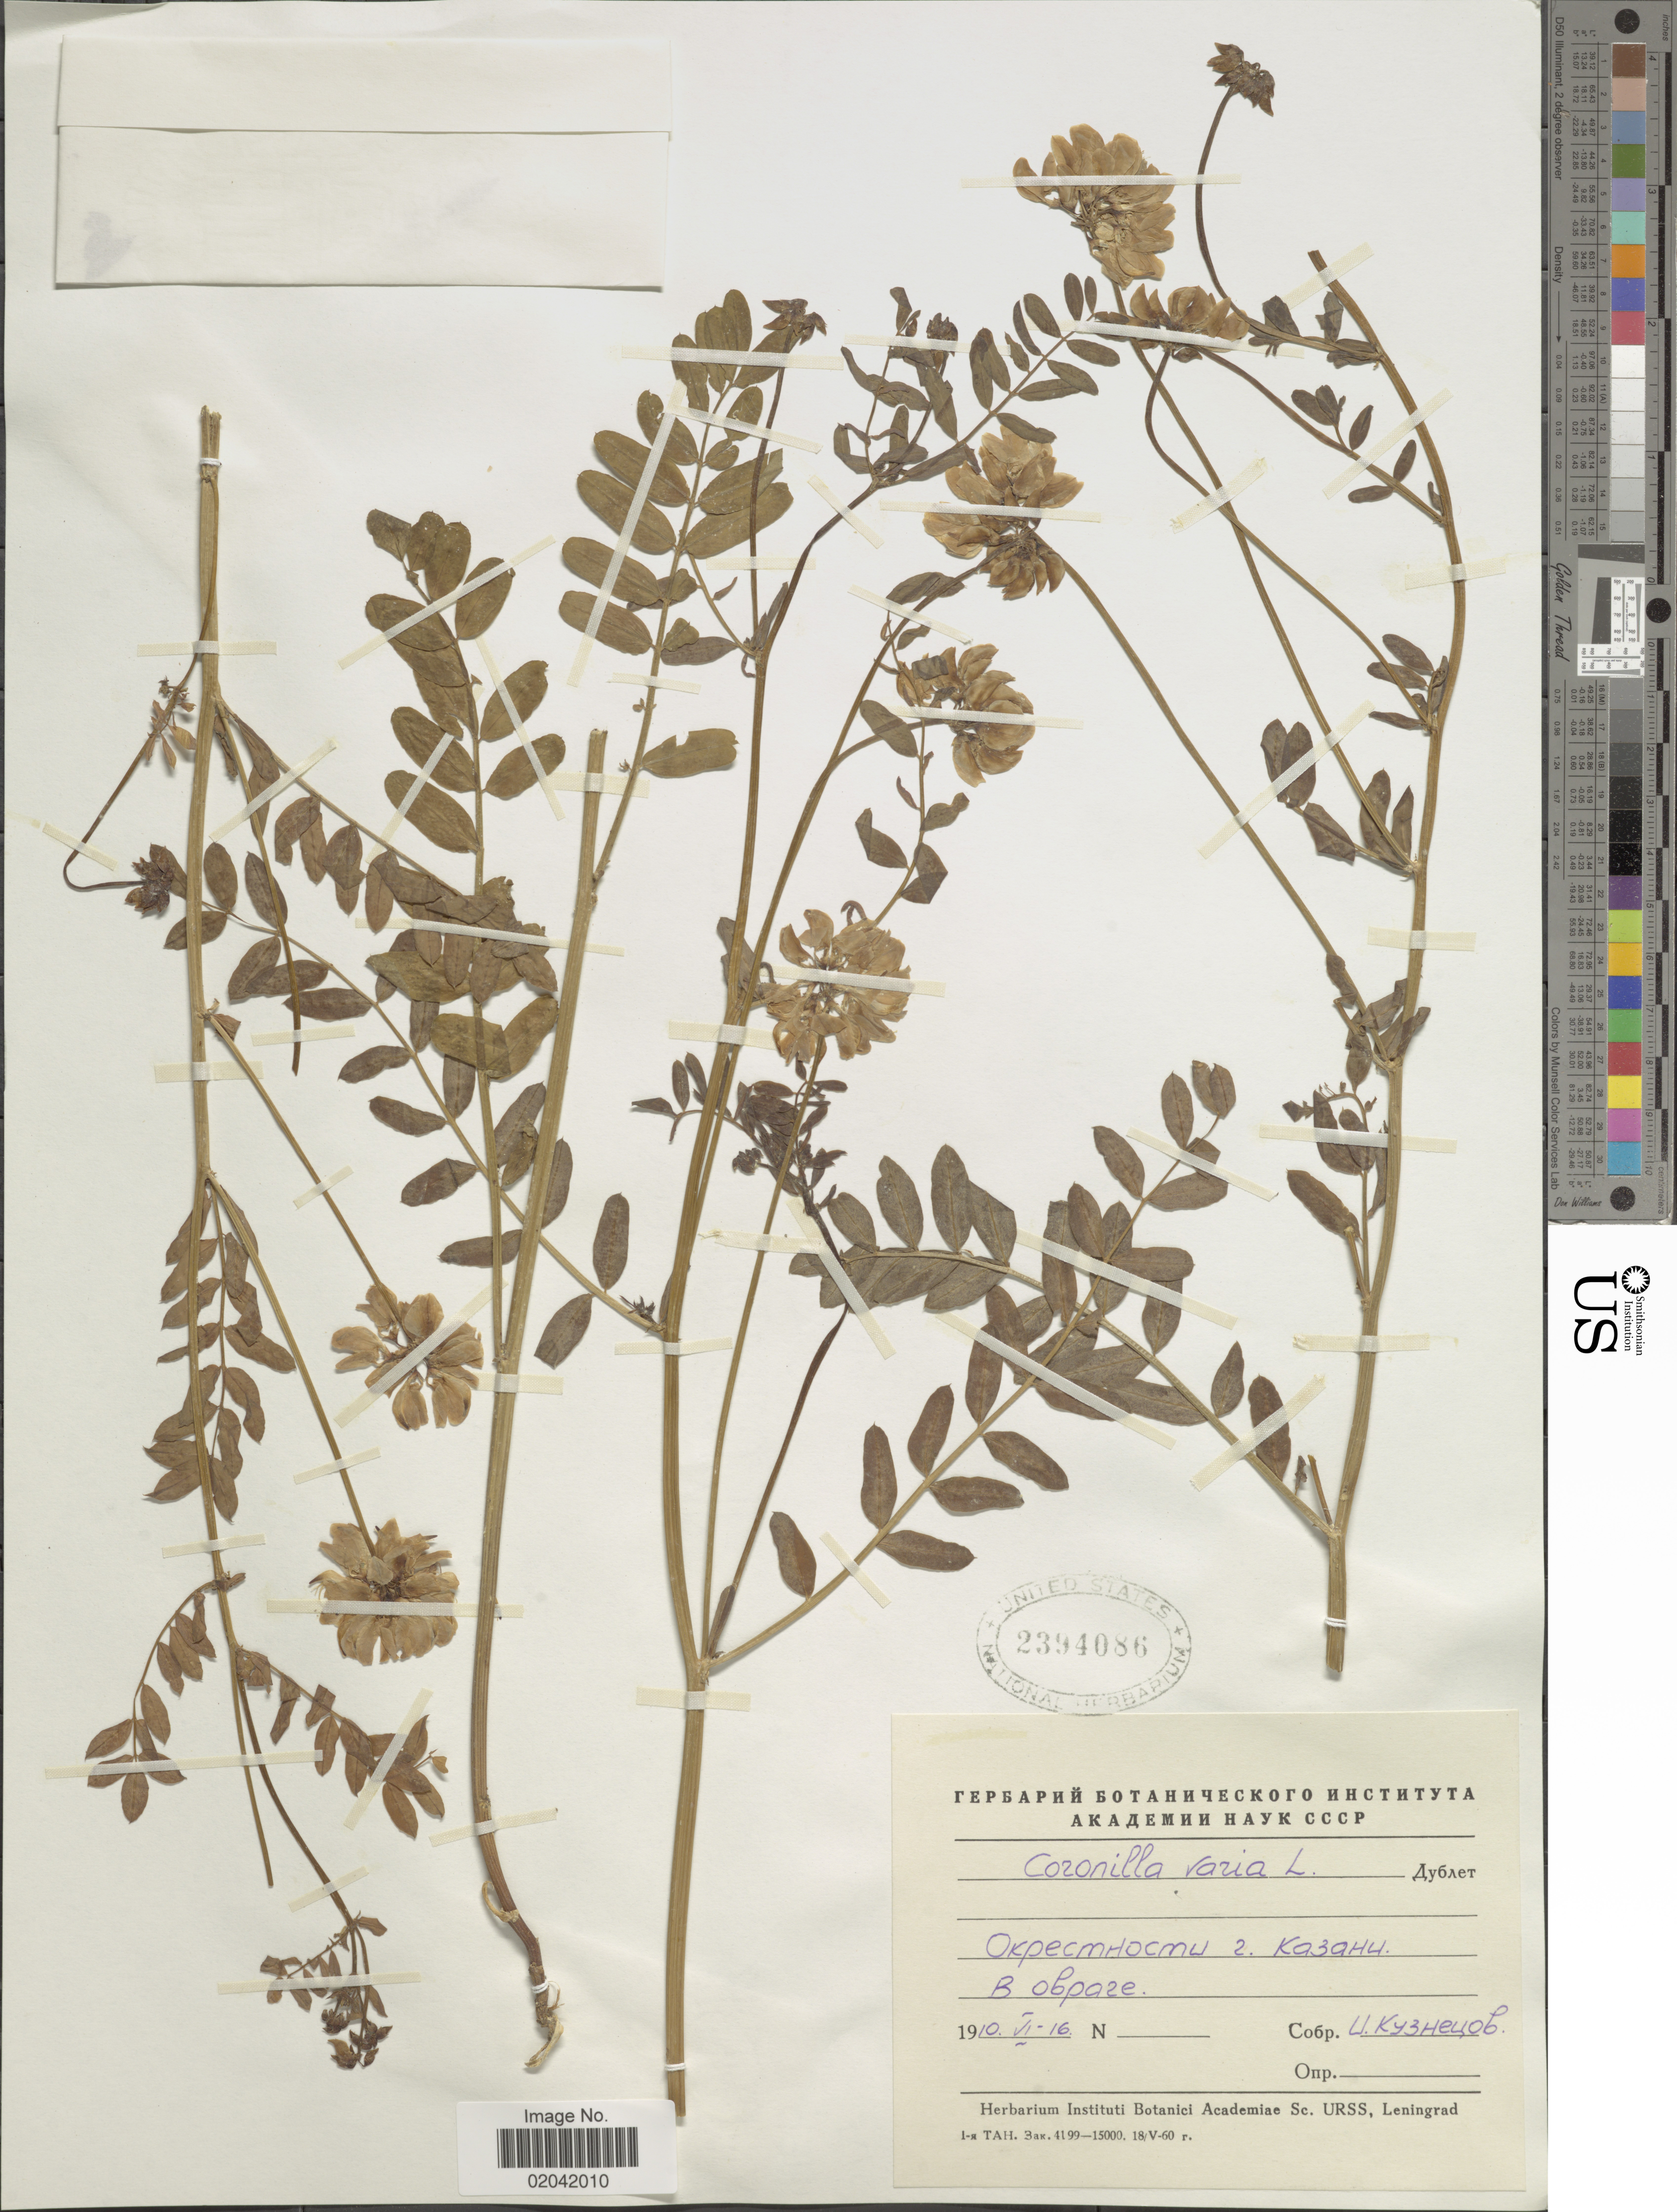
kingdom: Plantae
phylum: Tracheophyta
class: Magnoliopsida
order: Fabales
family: Fabaceae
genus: Coronilla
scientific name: Coronilla varia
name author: L.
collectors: I. Kuznetsov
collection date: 1910-06-16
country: Russian Federation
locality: Vicinity of Kazan, Tatarstan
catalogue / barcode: US 2394086